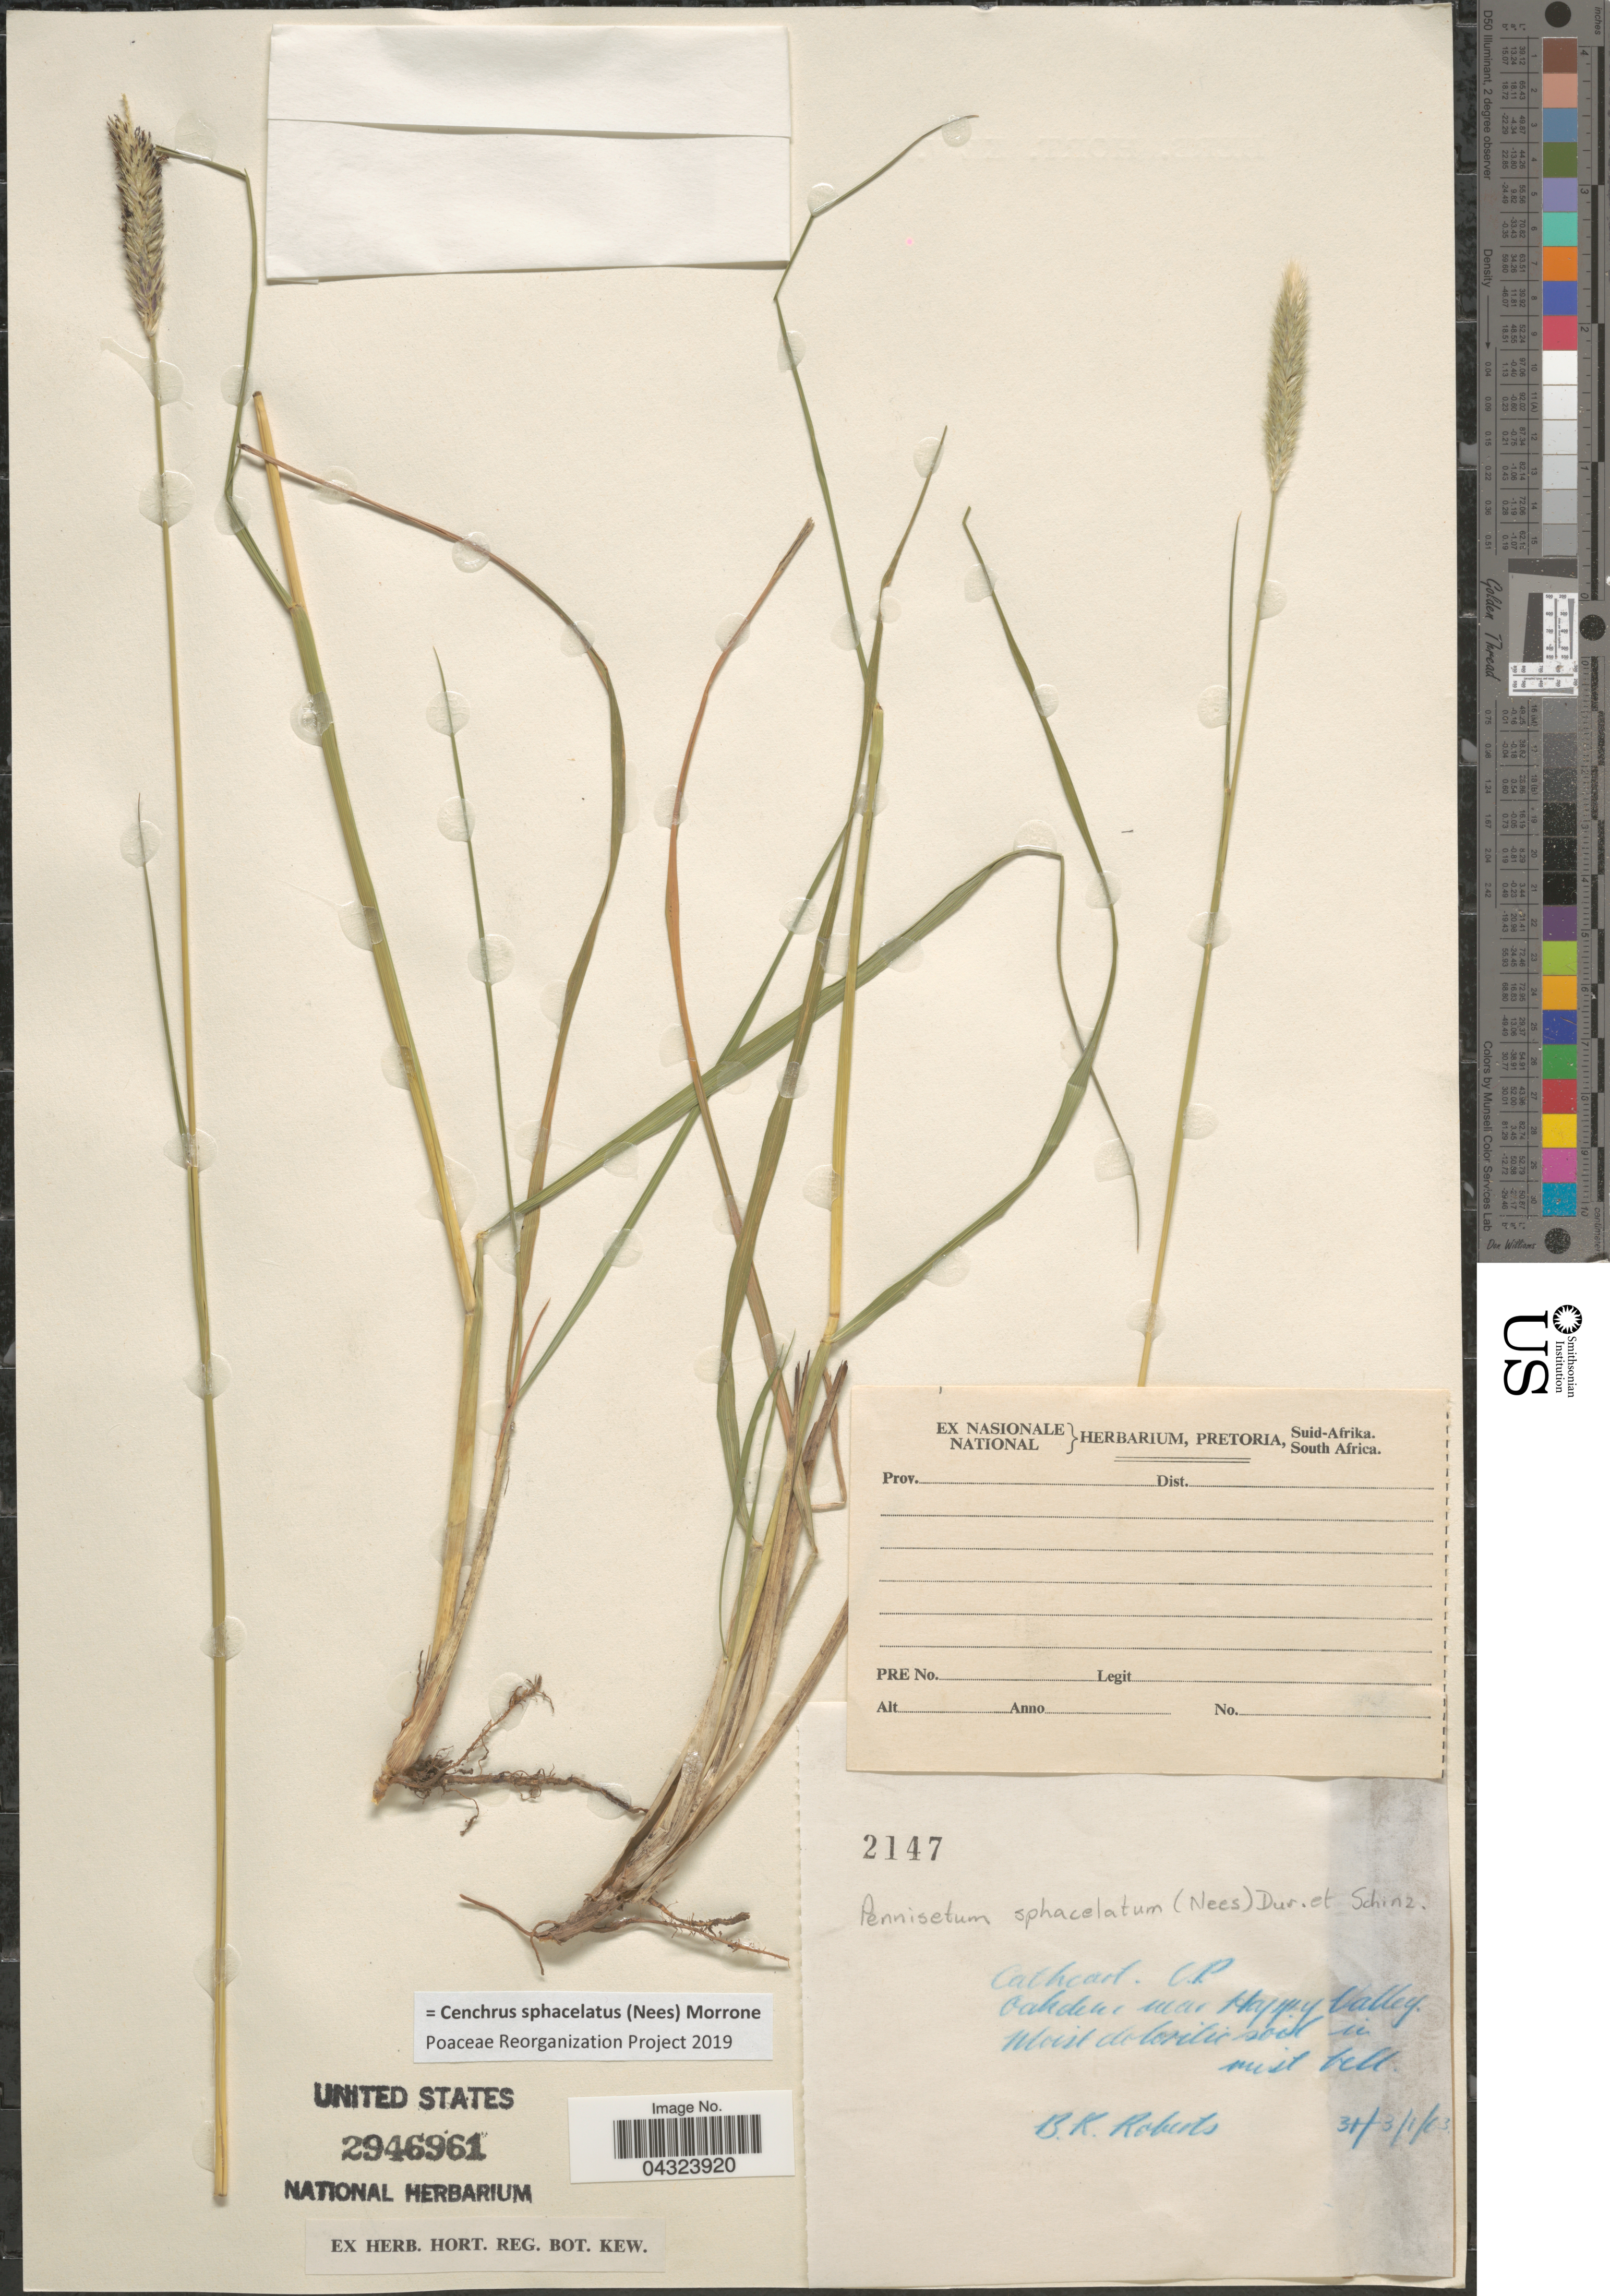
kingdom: Plantae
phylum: Tracheophyta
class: Liliopsida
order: Poales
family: Poaceae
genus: Cenchrus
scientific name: Cenchrus sphacelatus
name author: (Nees) Morrone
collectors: B. Roberts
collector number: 2147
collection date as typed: Transcribed d/m/y: 31/3/63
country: South Africa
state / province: Eastern Cape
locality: Catheart. Oakden near Happy Valley.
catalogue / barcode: US 2946961